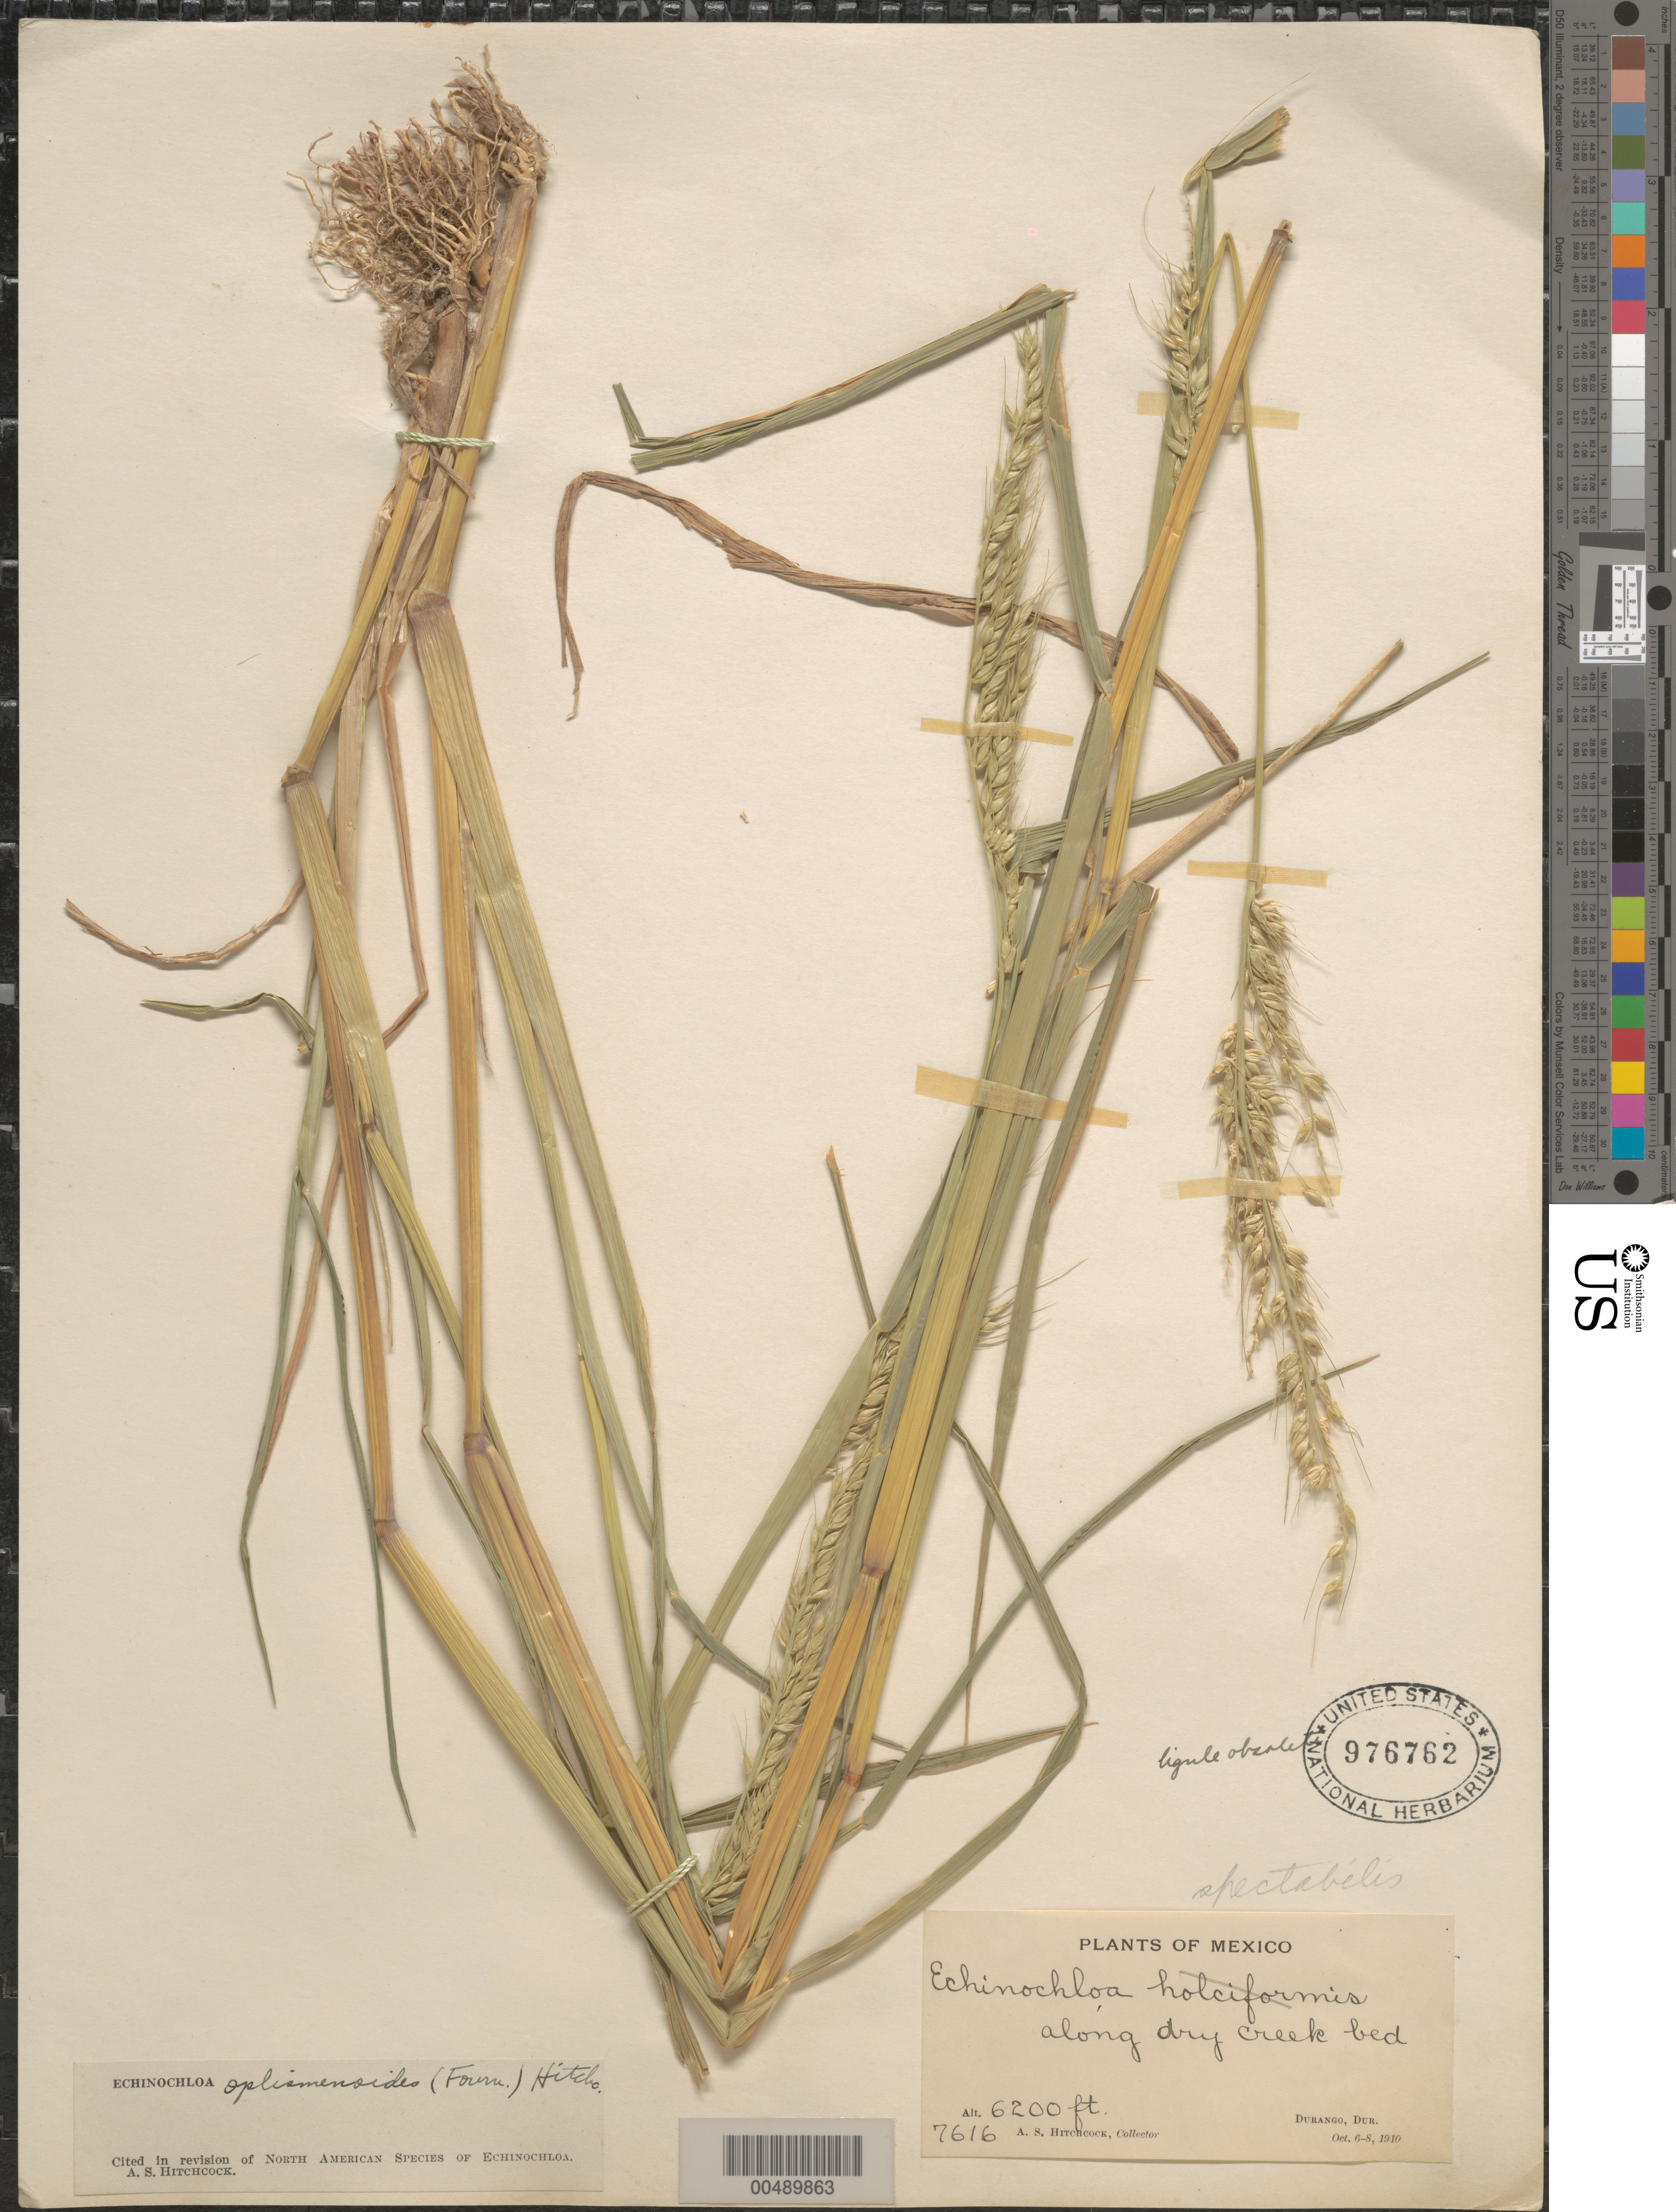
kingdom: Plantae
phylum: Tracheophyta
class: Liliopsida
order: Poales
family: Poaceae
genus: Echinochloa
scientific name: Echinochloa oplismenoides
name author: (E. Fourn.) Hitchc.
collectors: A. S. Hitchcock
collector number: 7616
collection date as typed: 6 Oct 1910 to 8 Oct 1910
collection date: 1910-10-06/1910-10-08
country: Mexico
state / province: Durango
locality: Durango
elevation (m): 1890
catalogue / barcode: US 976762